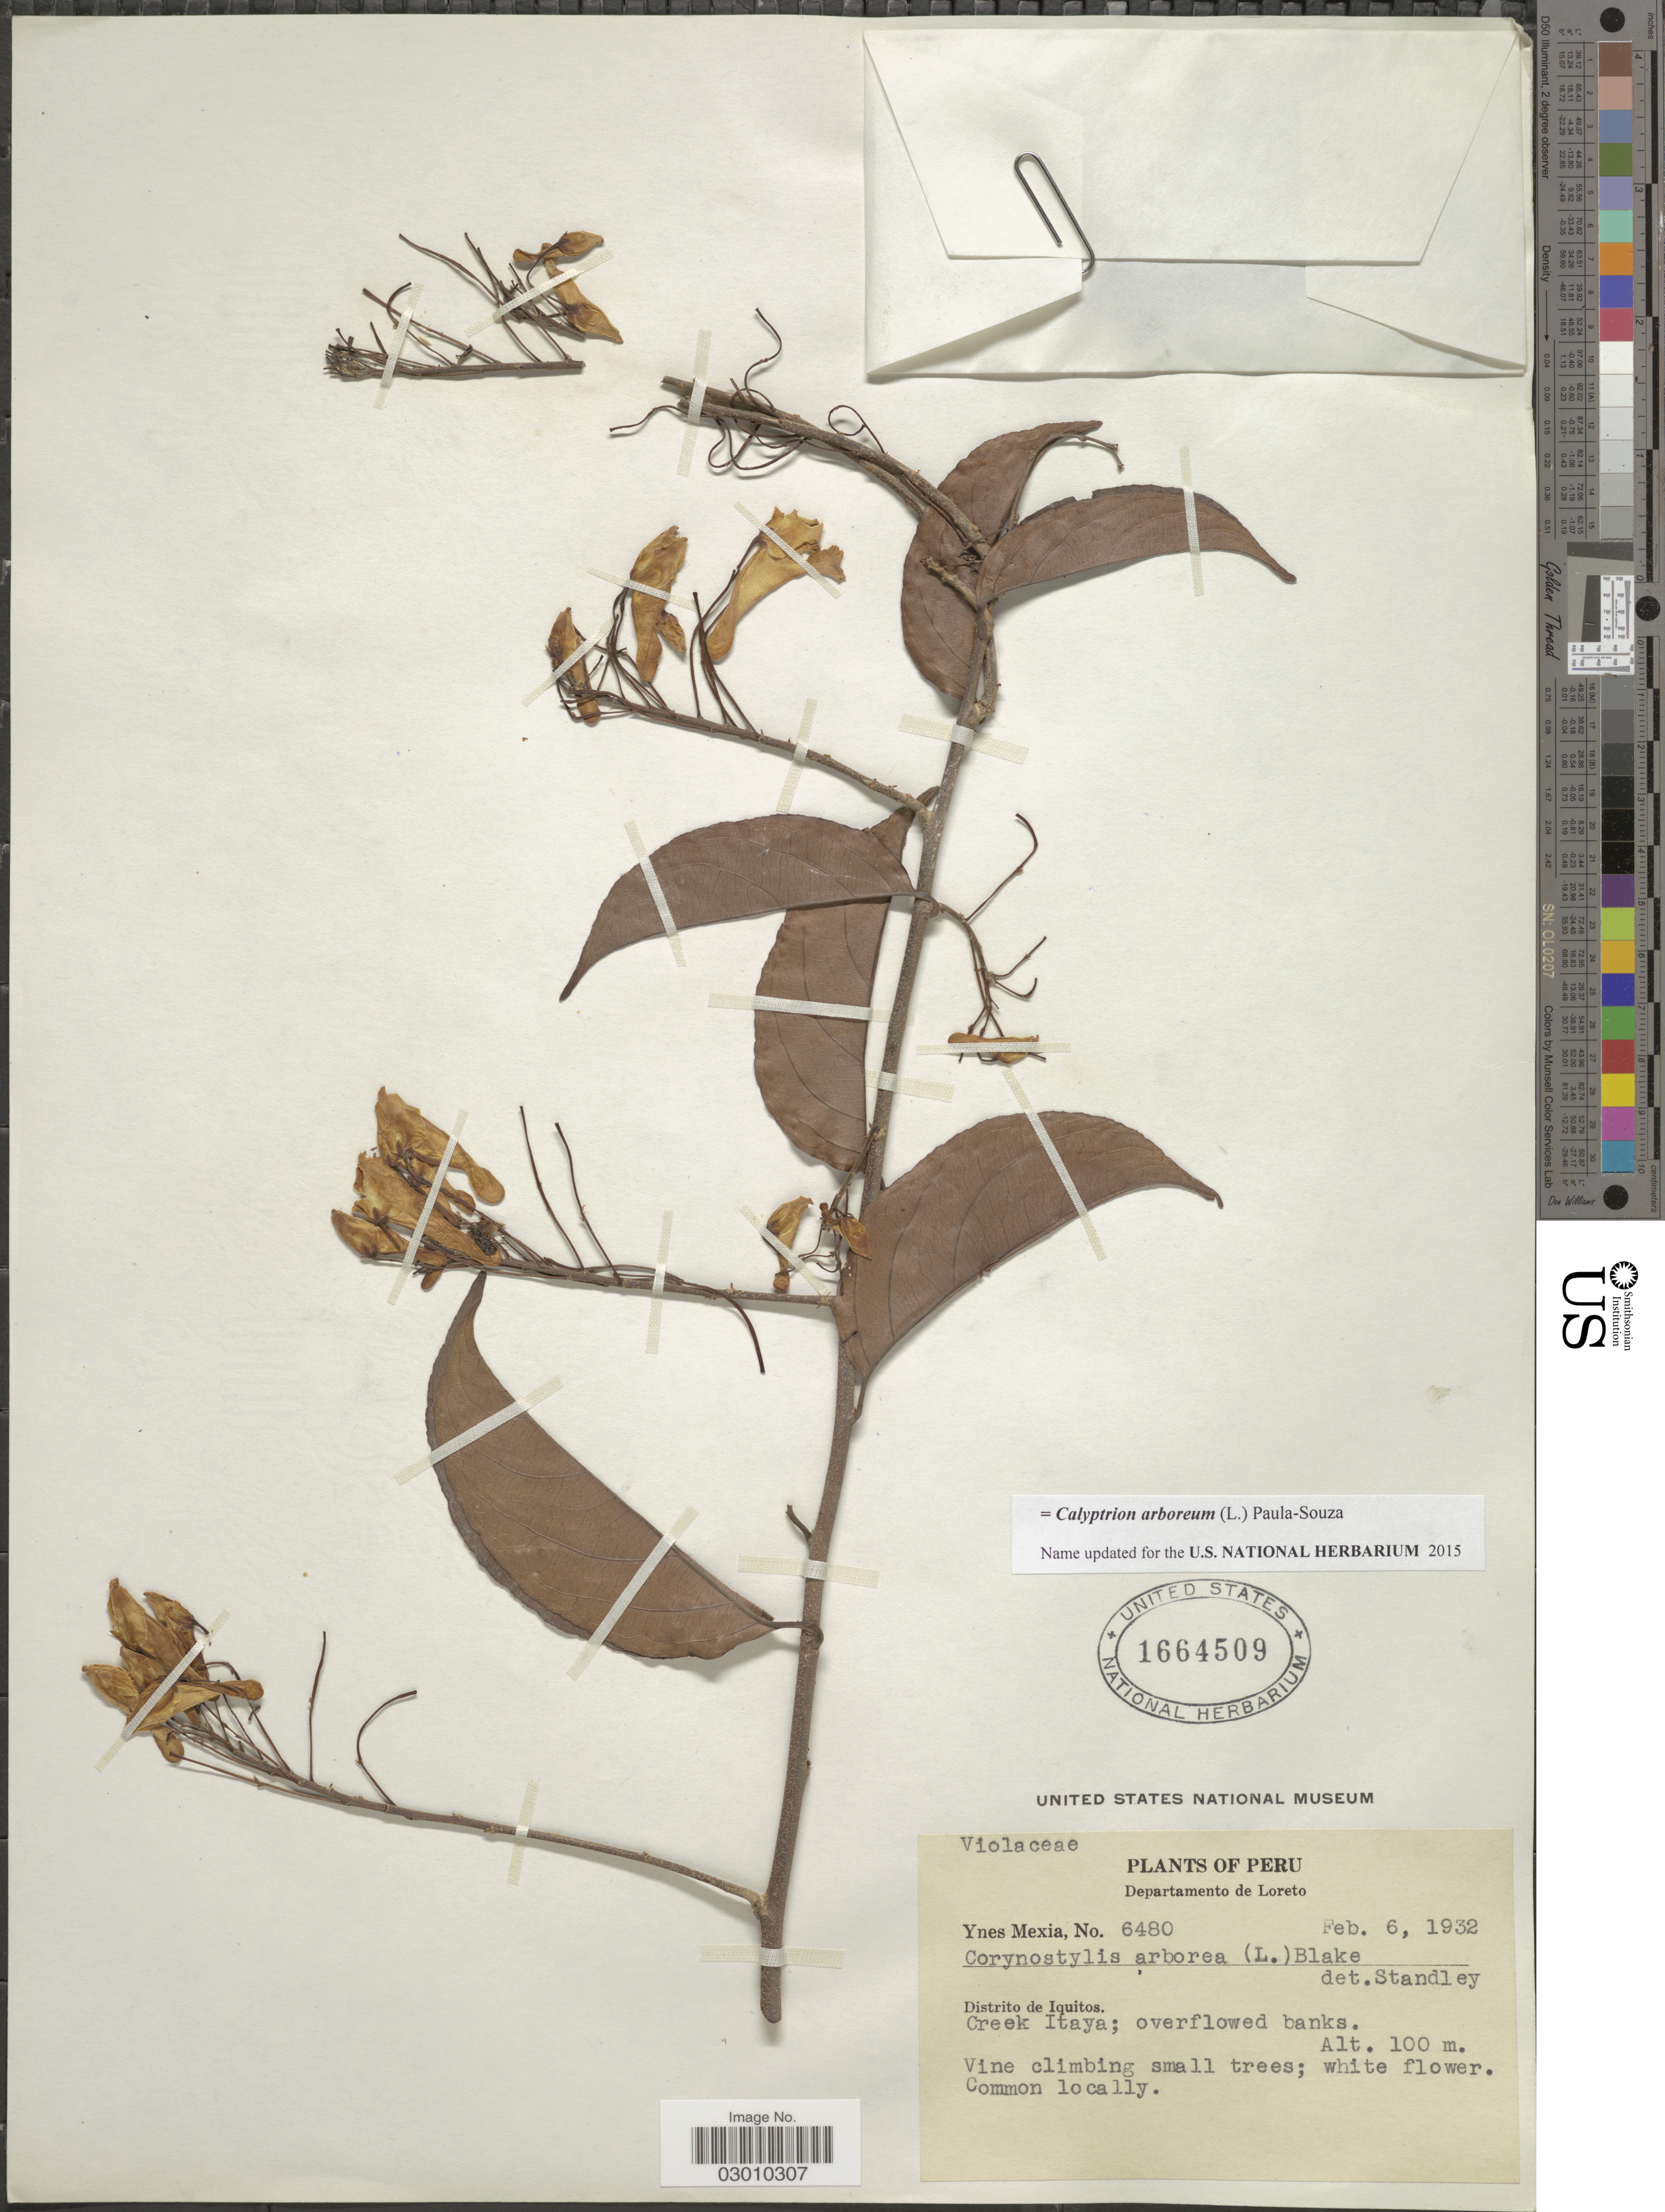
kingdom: Plantae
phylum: Tracheophyta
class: Magnoliopsida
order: Malpighiales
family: Violaceae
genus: Calyptrion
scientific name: Calyptrion arboreum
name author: (L.) Paula-Souza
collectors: Y. Mexia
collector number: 6480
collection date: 1932-02-06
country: Peru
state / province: Loreto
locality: Departamento de Loreto. Distrito de Iquitos. Creek Itaya.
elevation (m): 100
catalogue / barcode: US 1664509